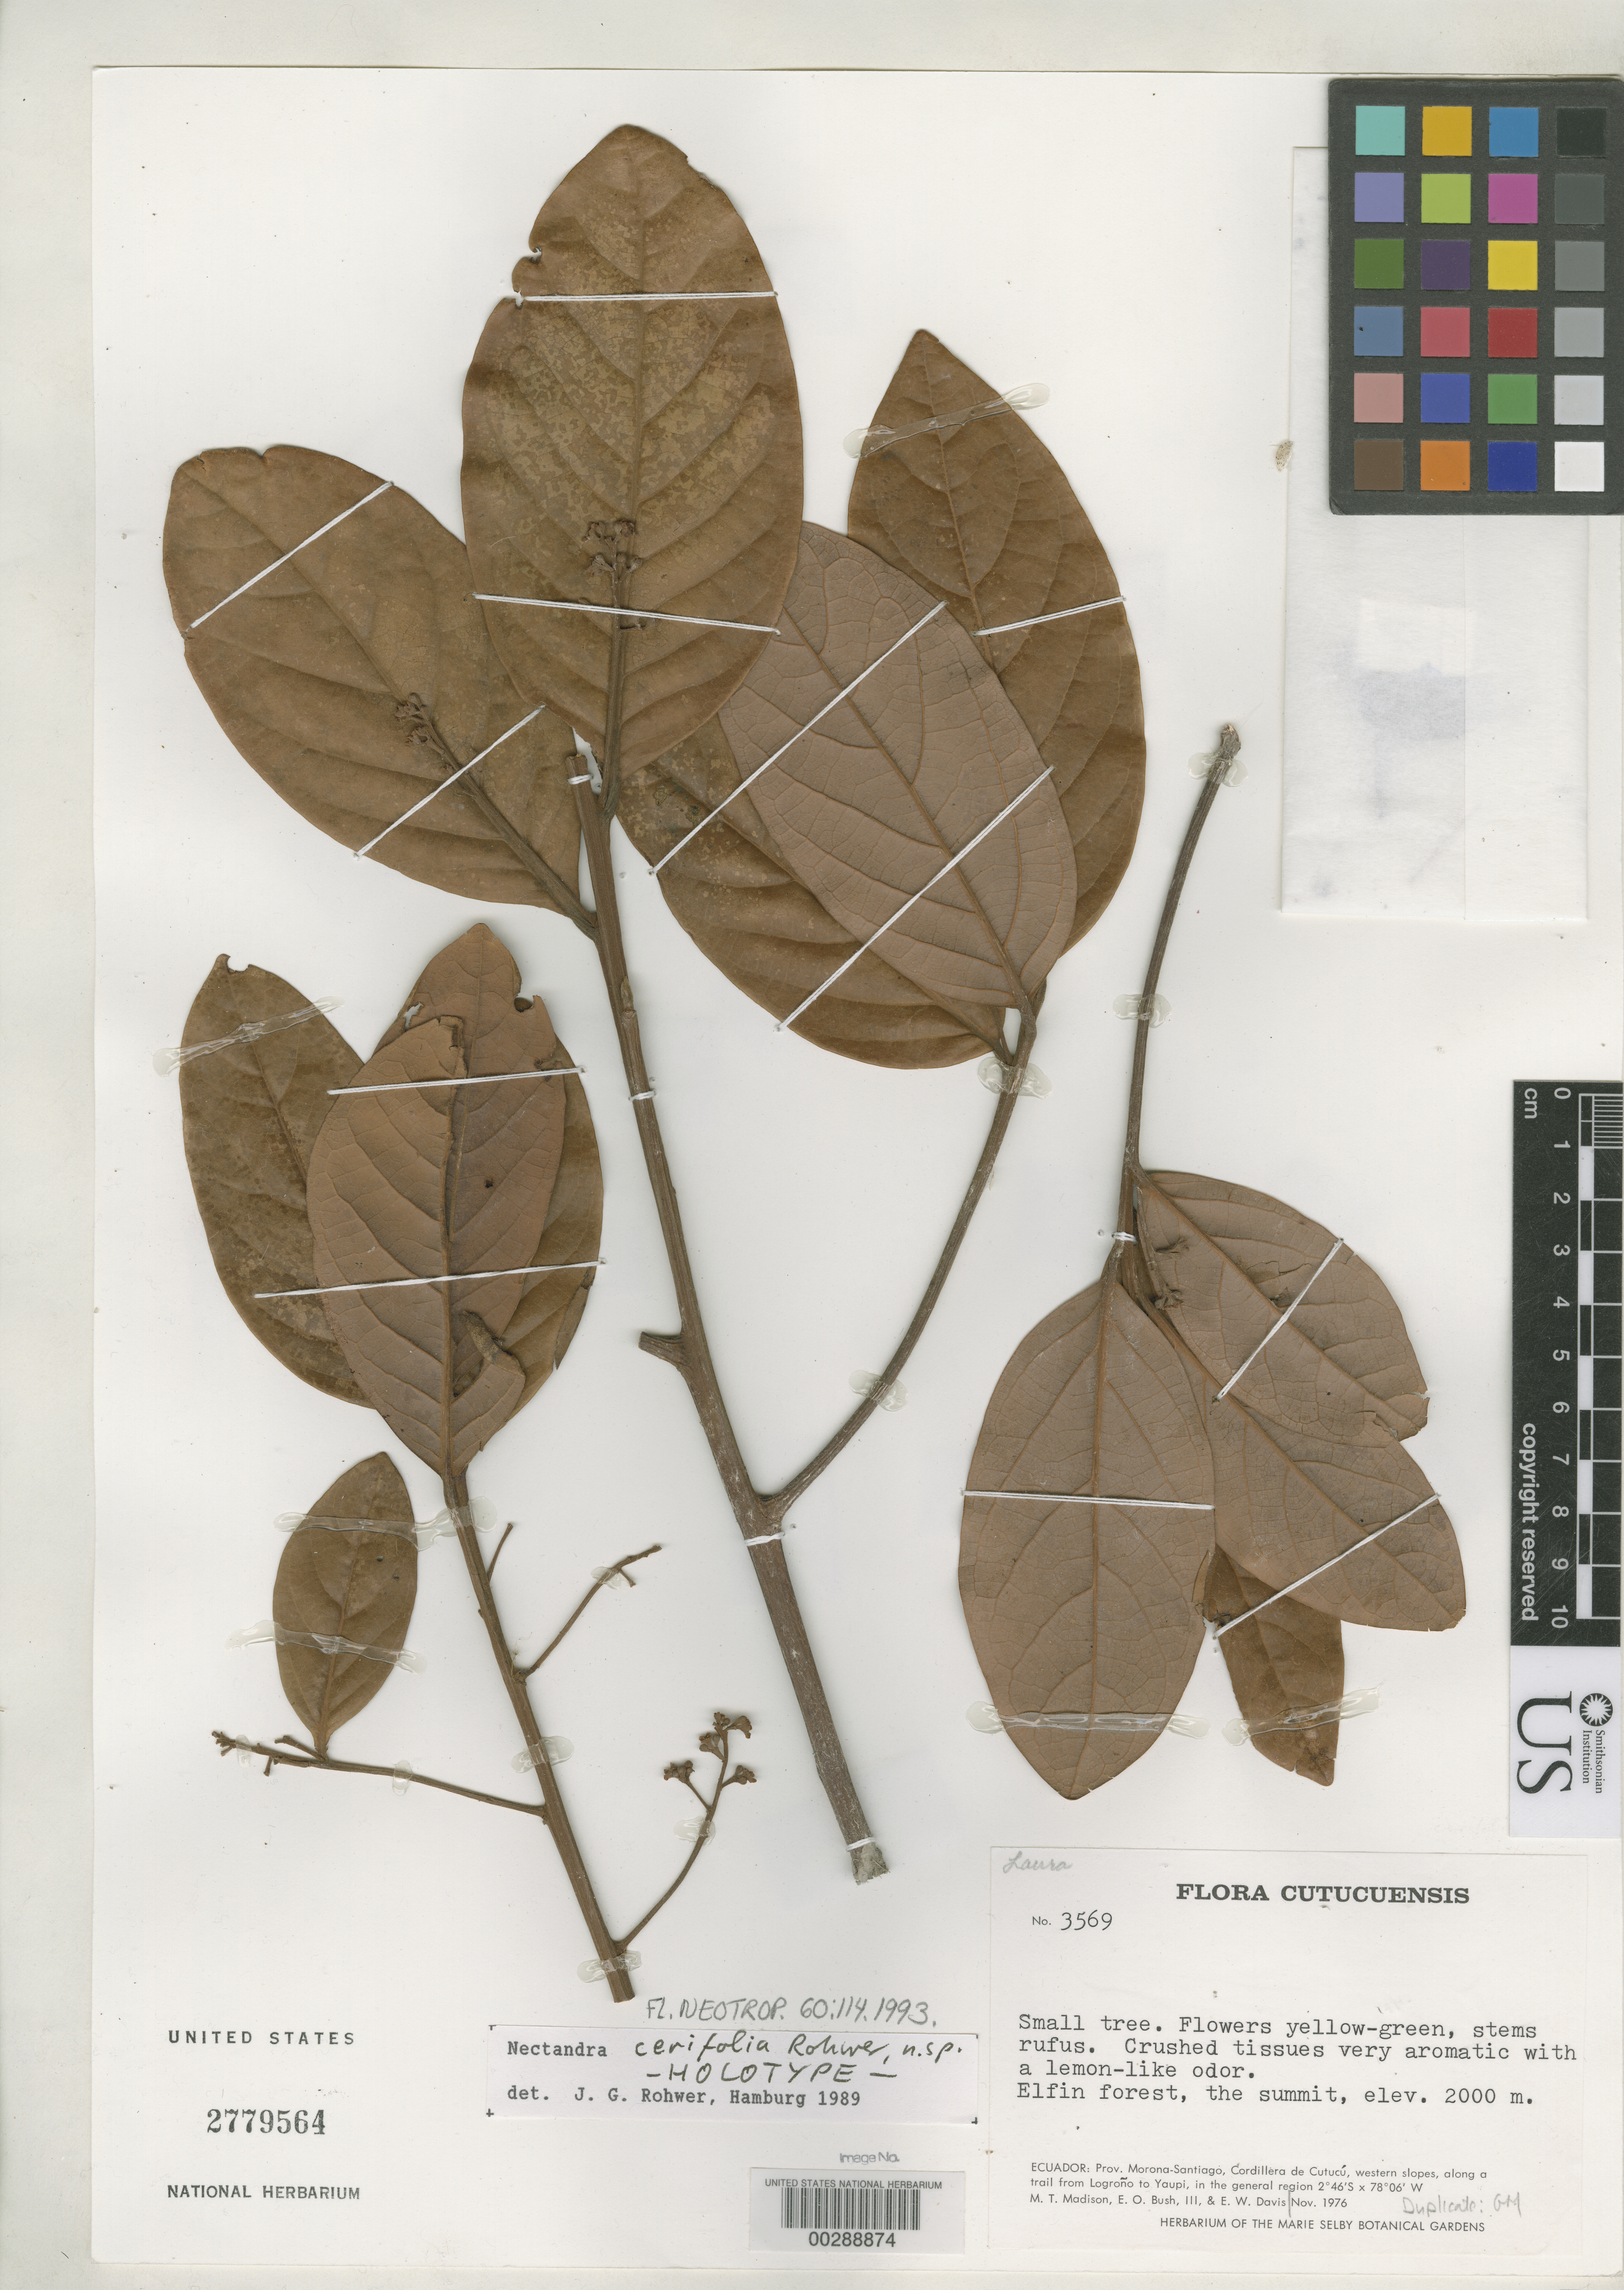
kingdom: Plantae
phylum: Tracheophyta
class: Magnoliopsida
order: Laurales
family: Lauraceae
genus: Nectandra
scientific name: Nectandra cerifolia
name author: Rohwer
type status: Holotype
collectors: M. T. Madison, E. O. Bush & E. W. Davis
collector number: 3569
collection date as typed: Nov 1976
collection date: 1976-11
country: Ecuador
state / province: Morona-Santiago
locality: Cordillera de Cutucu, western slopes, along Trail from Logrono to Yaupi, elfin forest, summit.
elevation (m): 1100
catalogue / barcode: US 2779564